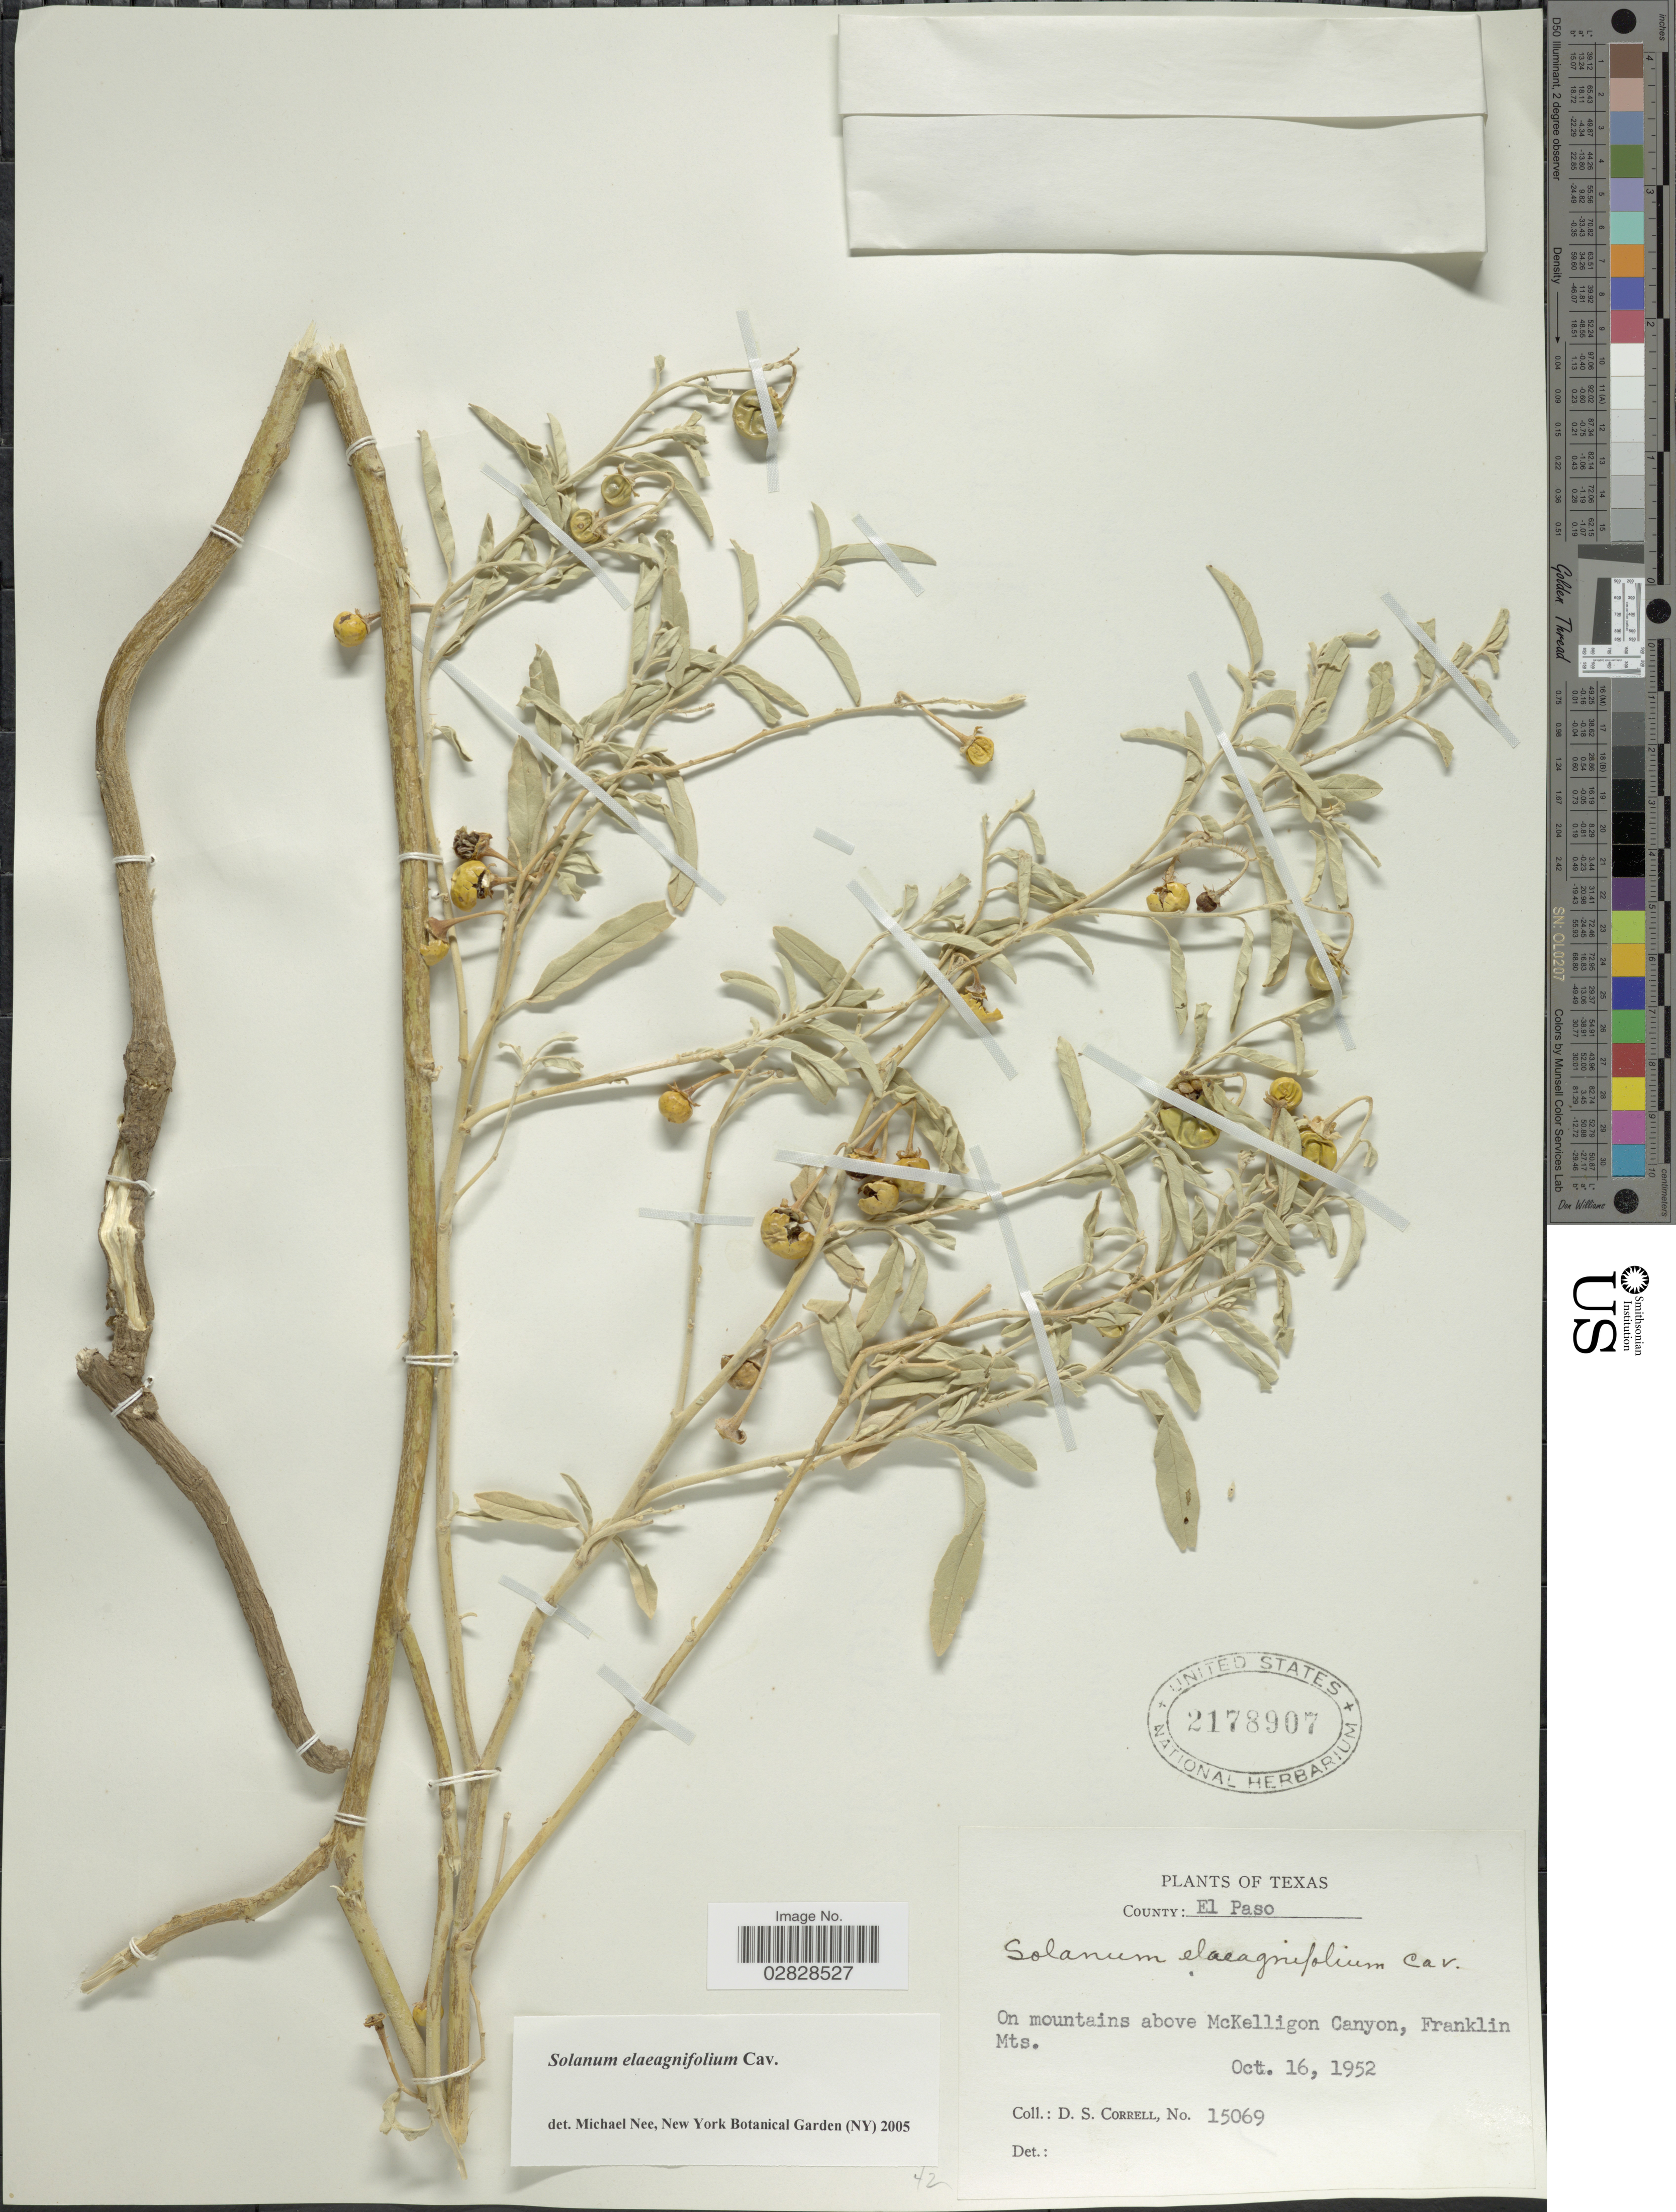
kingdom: Plantae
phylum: Tracheophyta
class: Magnoliopsida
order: Solanales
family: Solanaceae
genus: Solanum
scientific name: Solanum elaeagnifolium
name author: Cav.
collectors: D. S. Correll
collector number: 15069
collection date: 1952-10-16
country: United States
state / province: Texas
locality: County: El Paso. On mountains above McKelligon Canyon, Franklin Mts.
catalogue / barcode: US 2178907